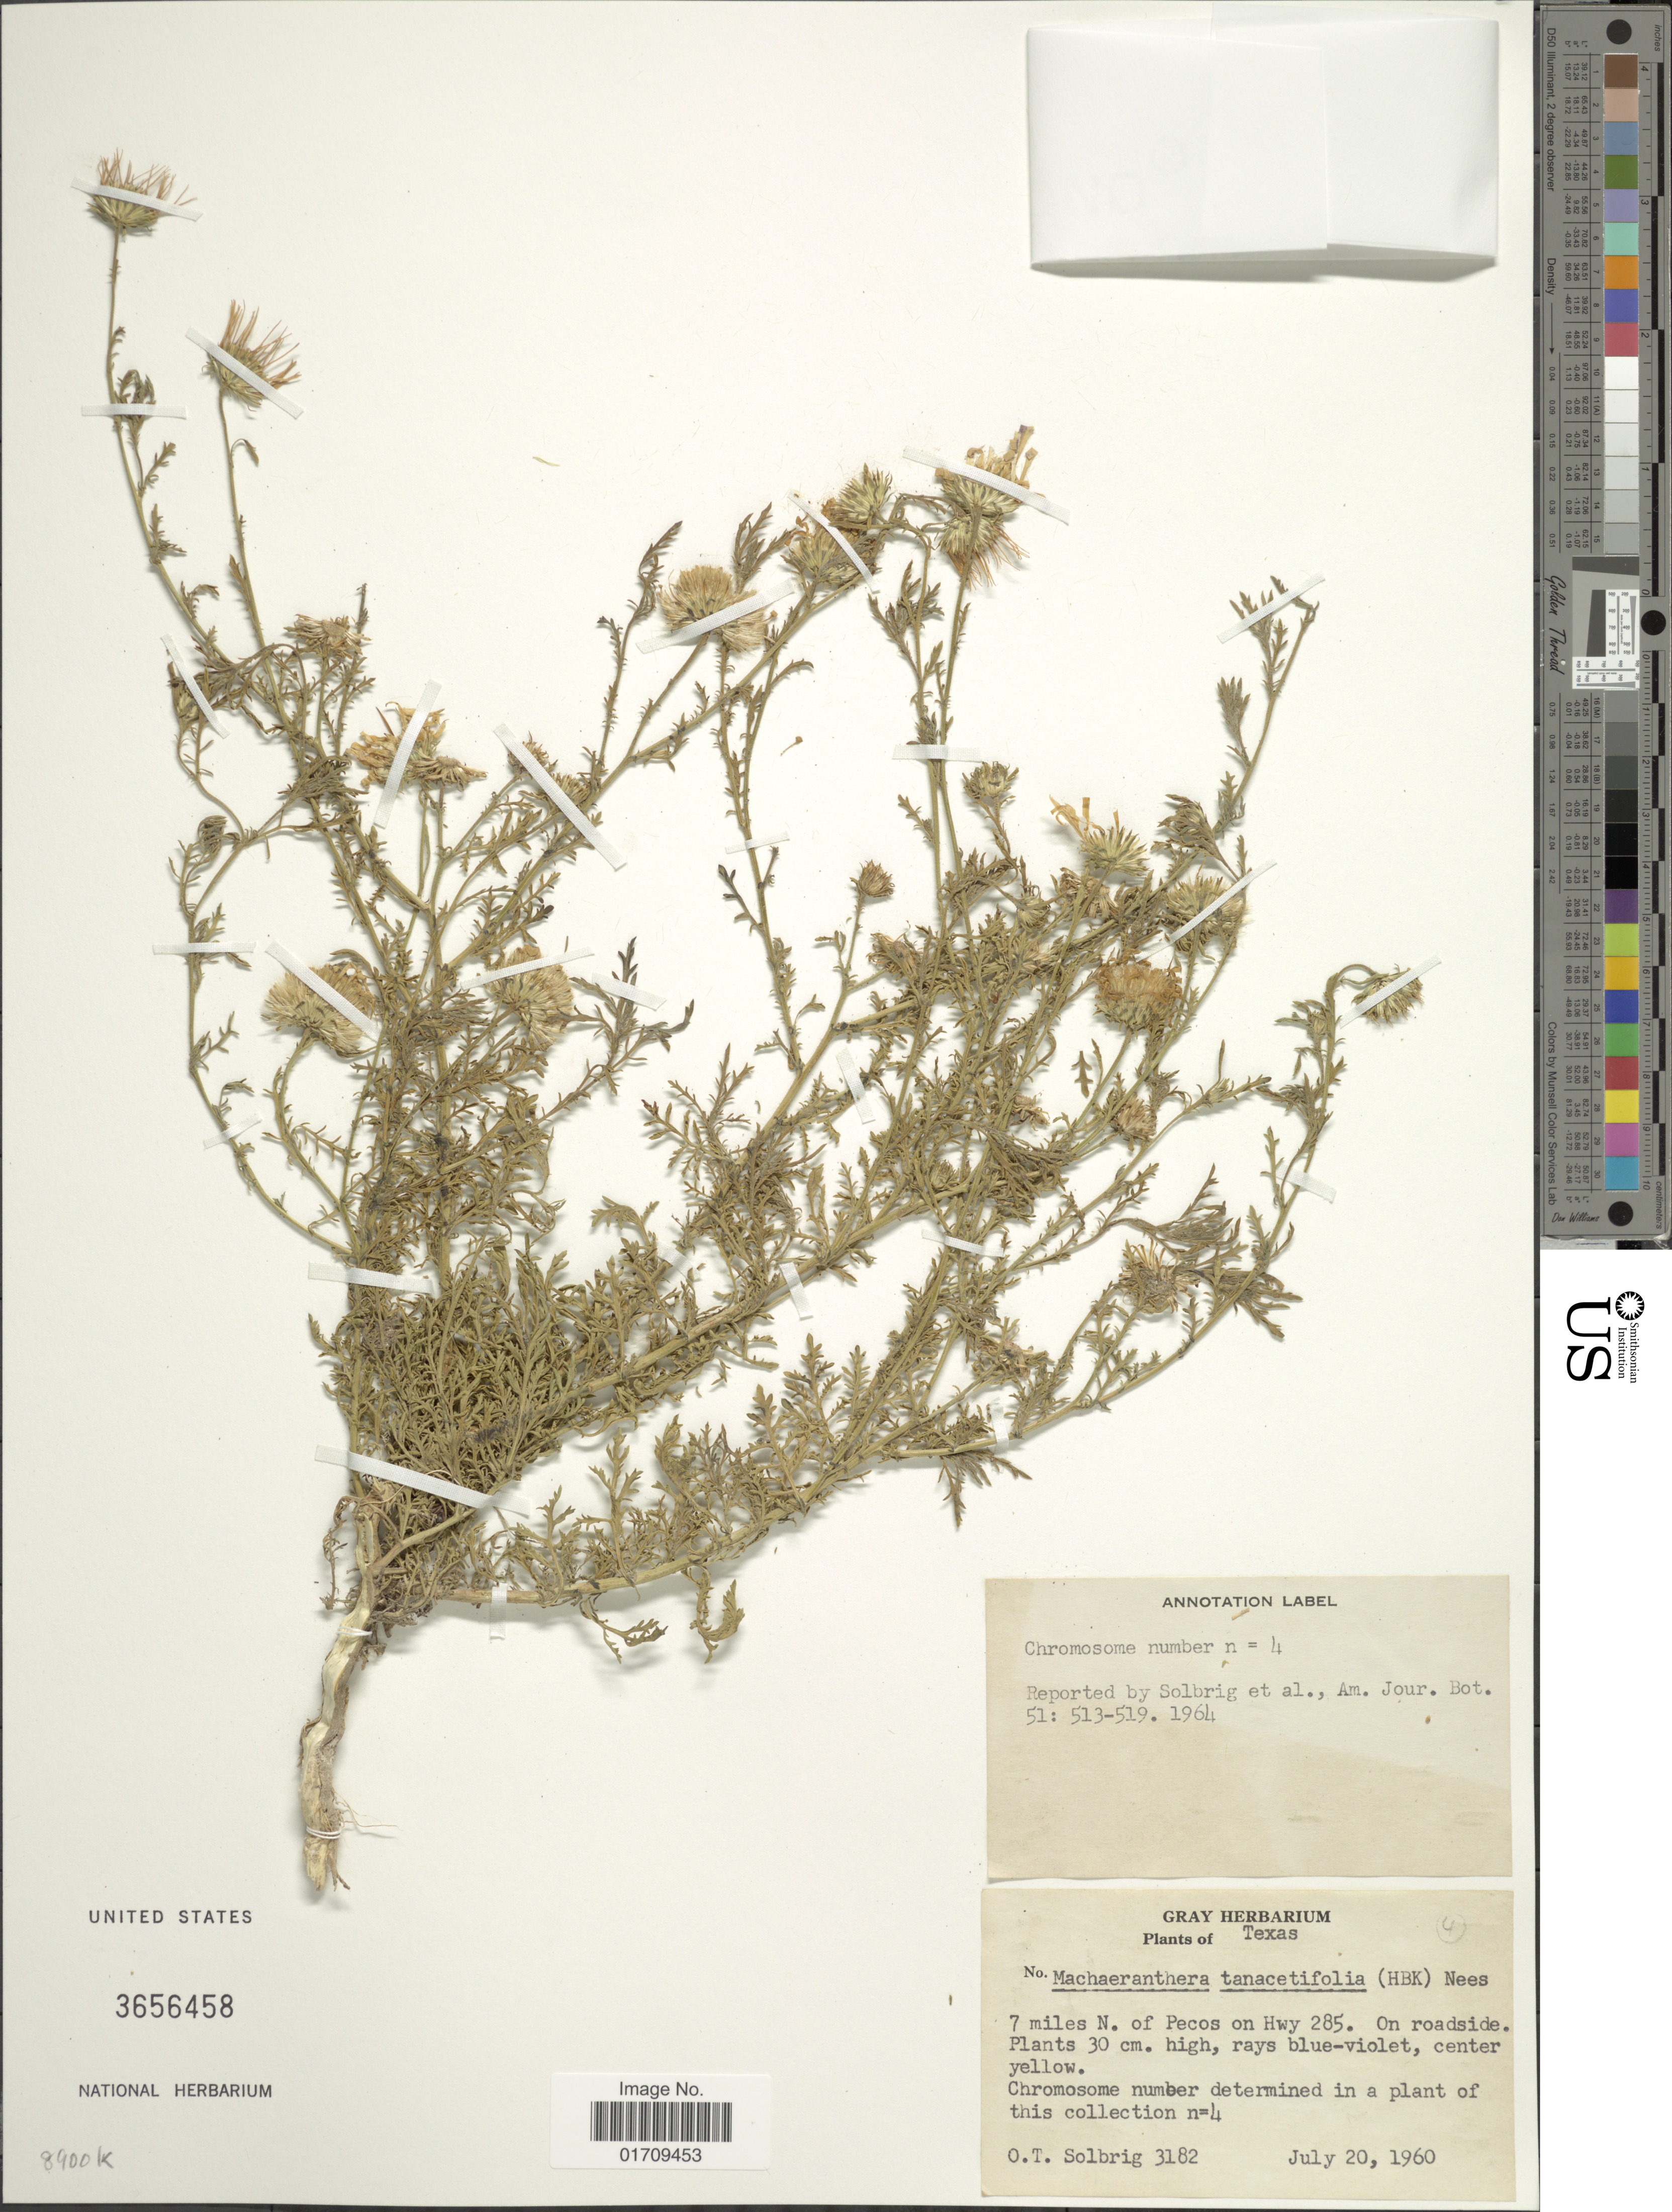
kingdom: Plantae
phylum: Tracheophyta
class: Magnoliopsida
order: Asterales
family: Asteraceae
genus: Machaeranthera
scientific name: Machaeranthera tanacetifolia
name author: (Kunth) Nees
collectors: O. T. Solbrig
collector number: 3182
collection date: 1960-07-20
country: United States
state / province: Texas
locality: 7 miles N. of Pecos on Hwy 285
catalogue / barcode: US 3656458